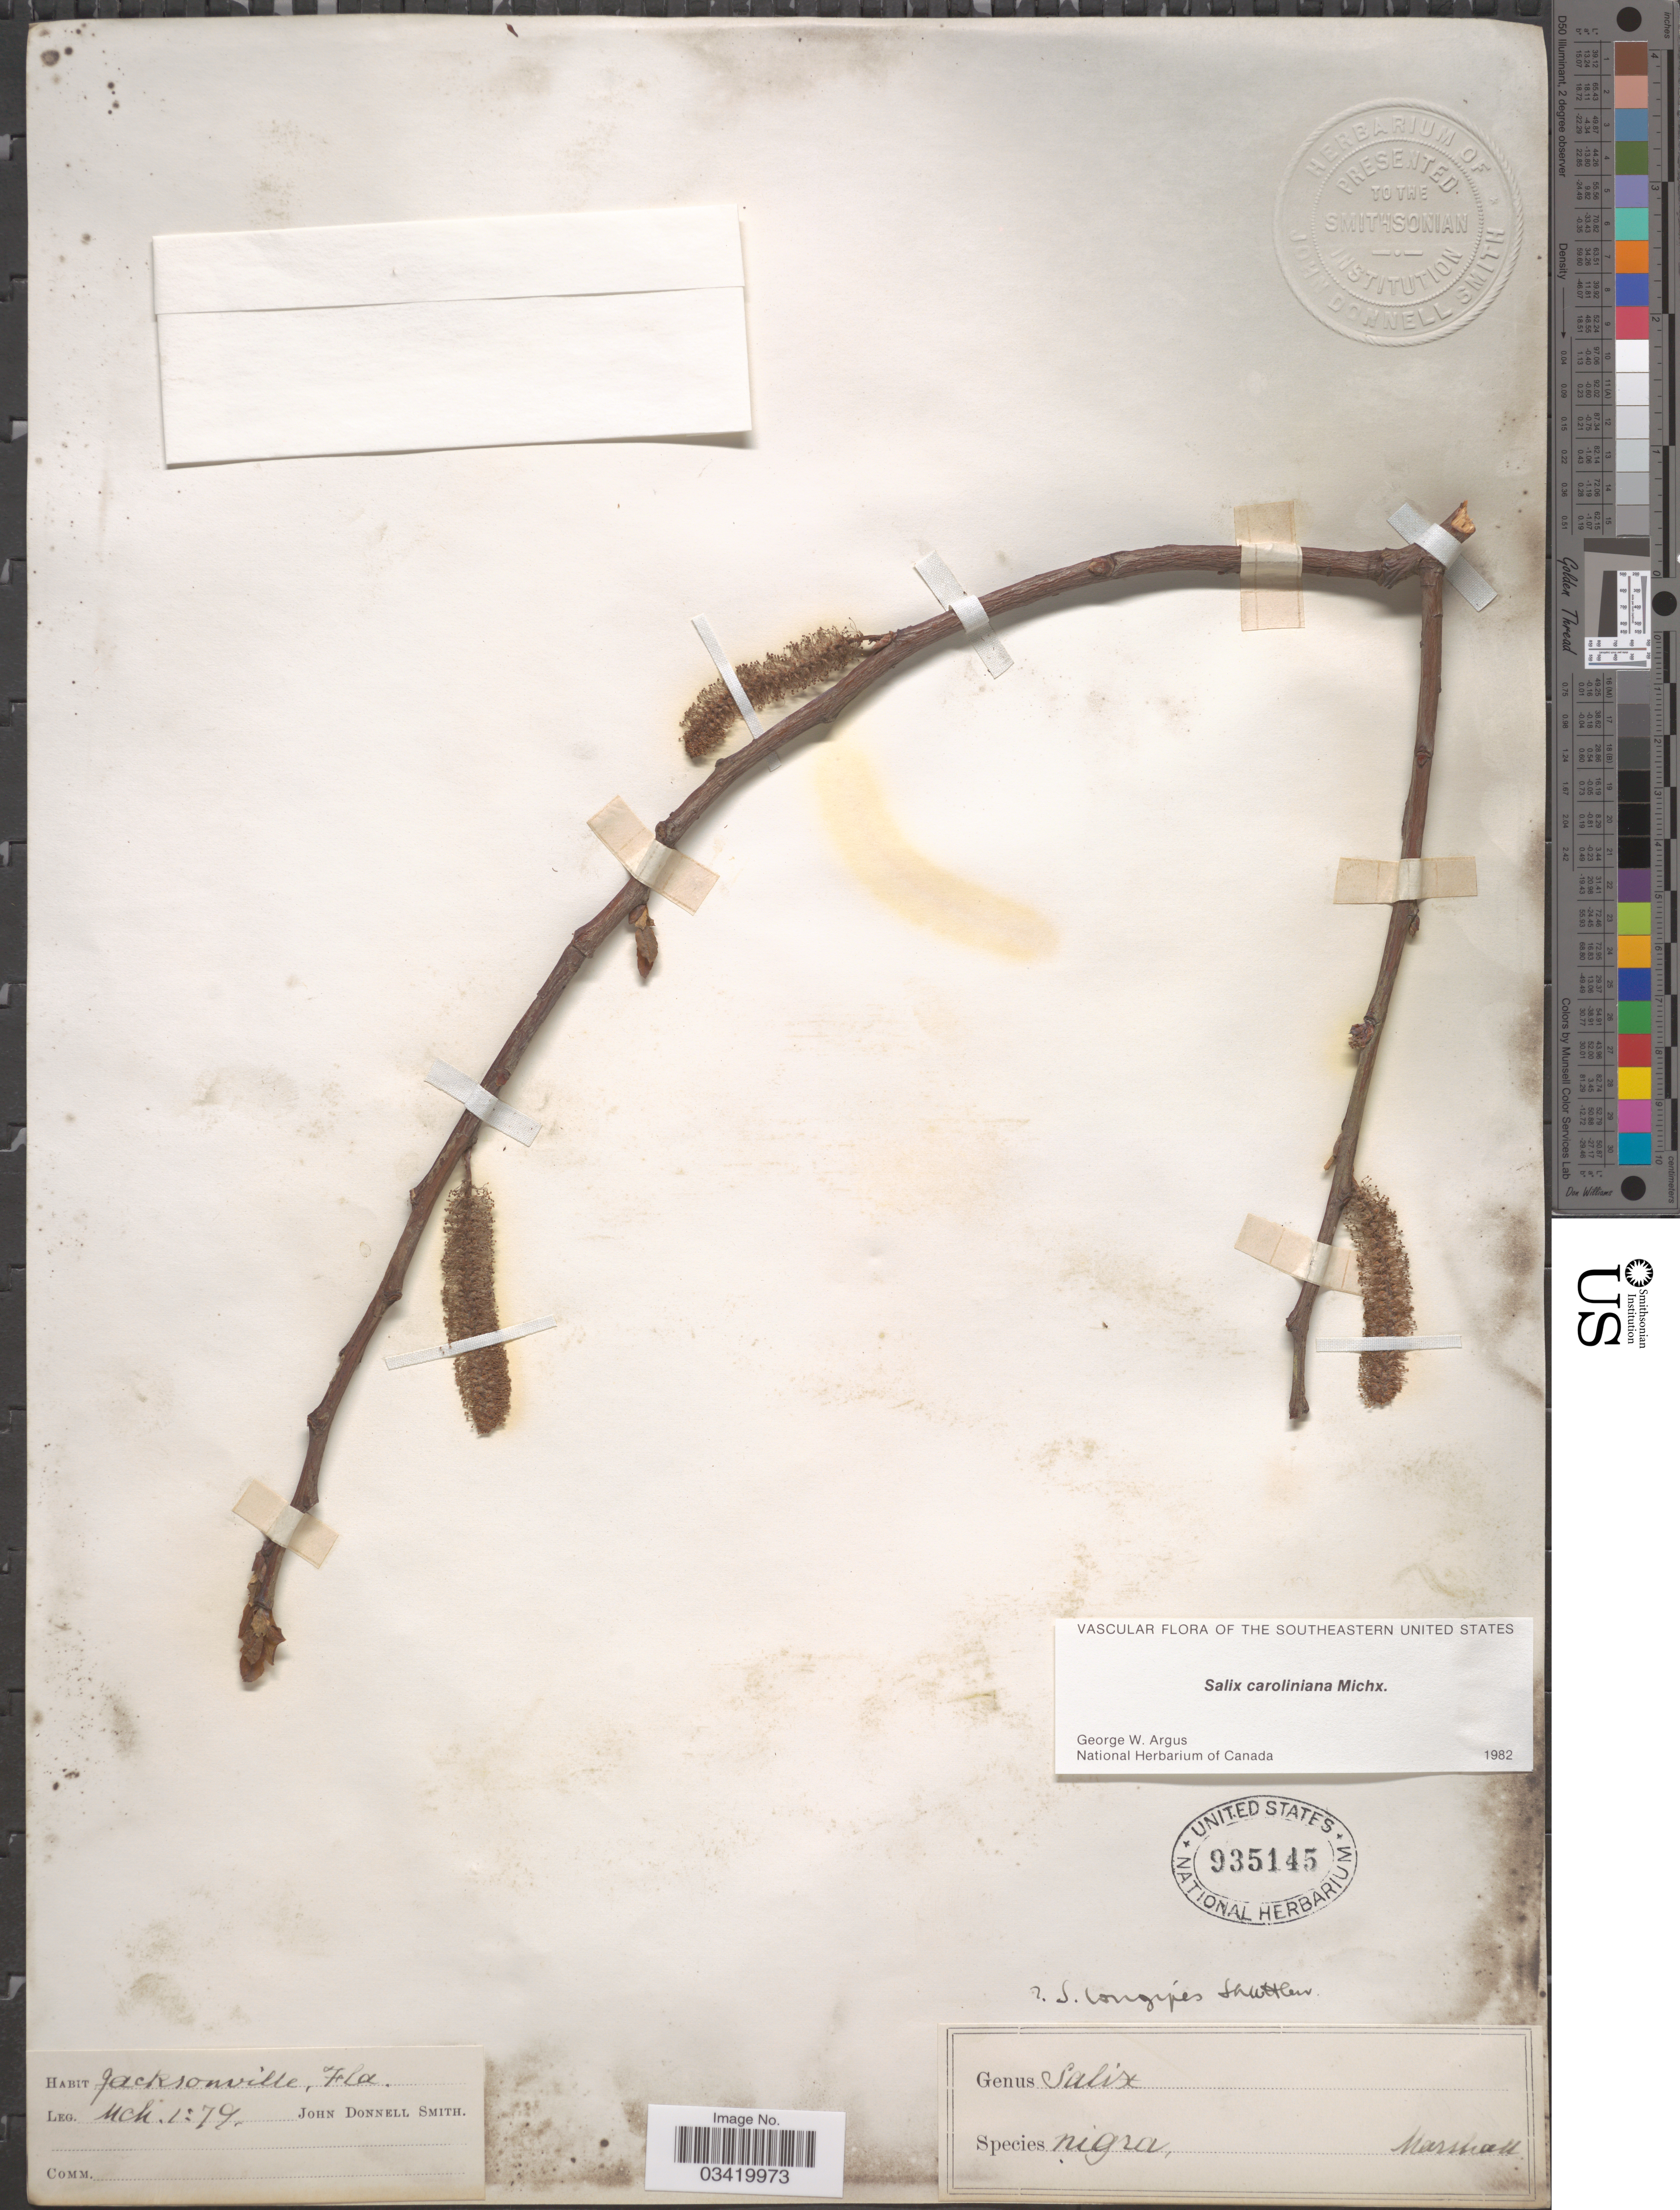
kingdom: Plantae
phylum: Tracheophyta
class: Magnoliopsida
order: Malpighiales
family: Salicaceae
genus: Salix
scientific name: Salix caroliniana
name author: Michx.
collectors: J. Donnell Smith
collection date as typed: Transcribed d/m/y: 1/3/79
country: United States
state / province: Florida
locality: Jacksonville.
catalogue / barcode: US 935145